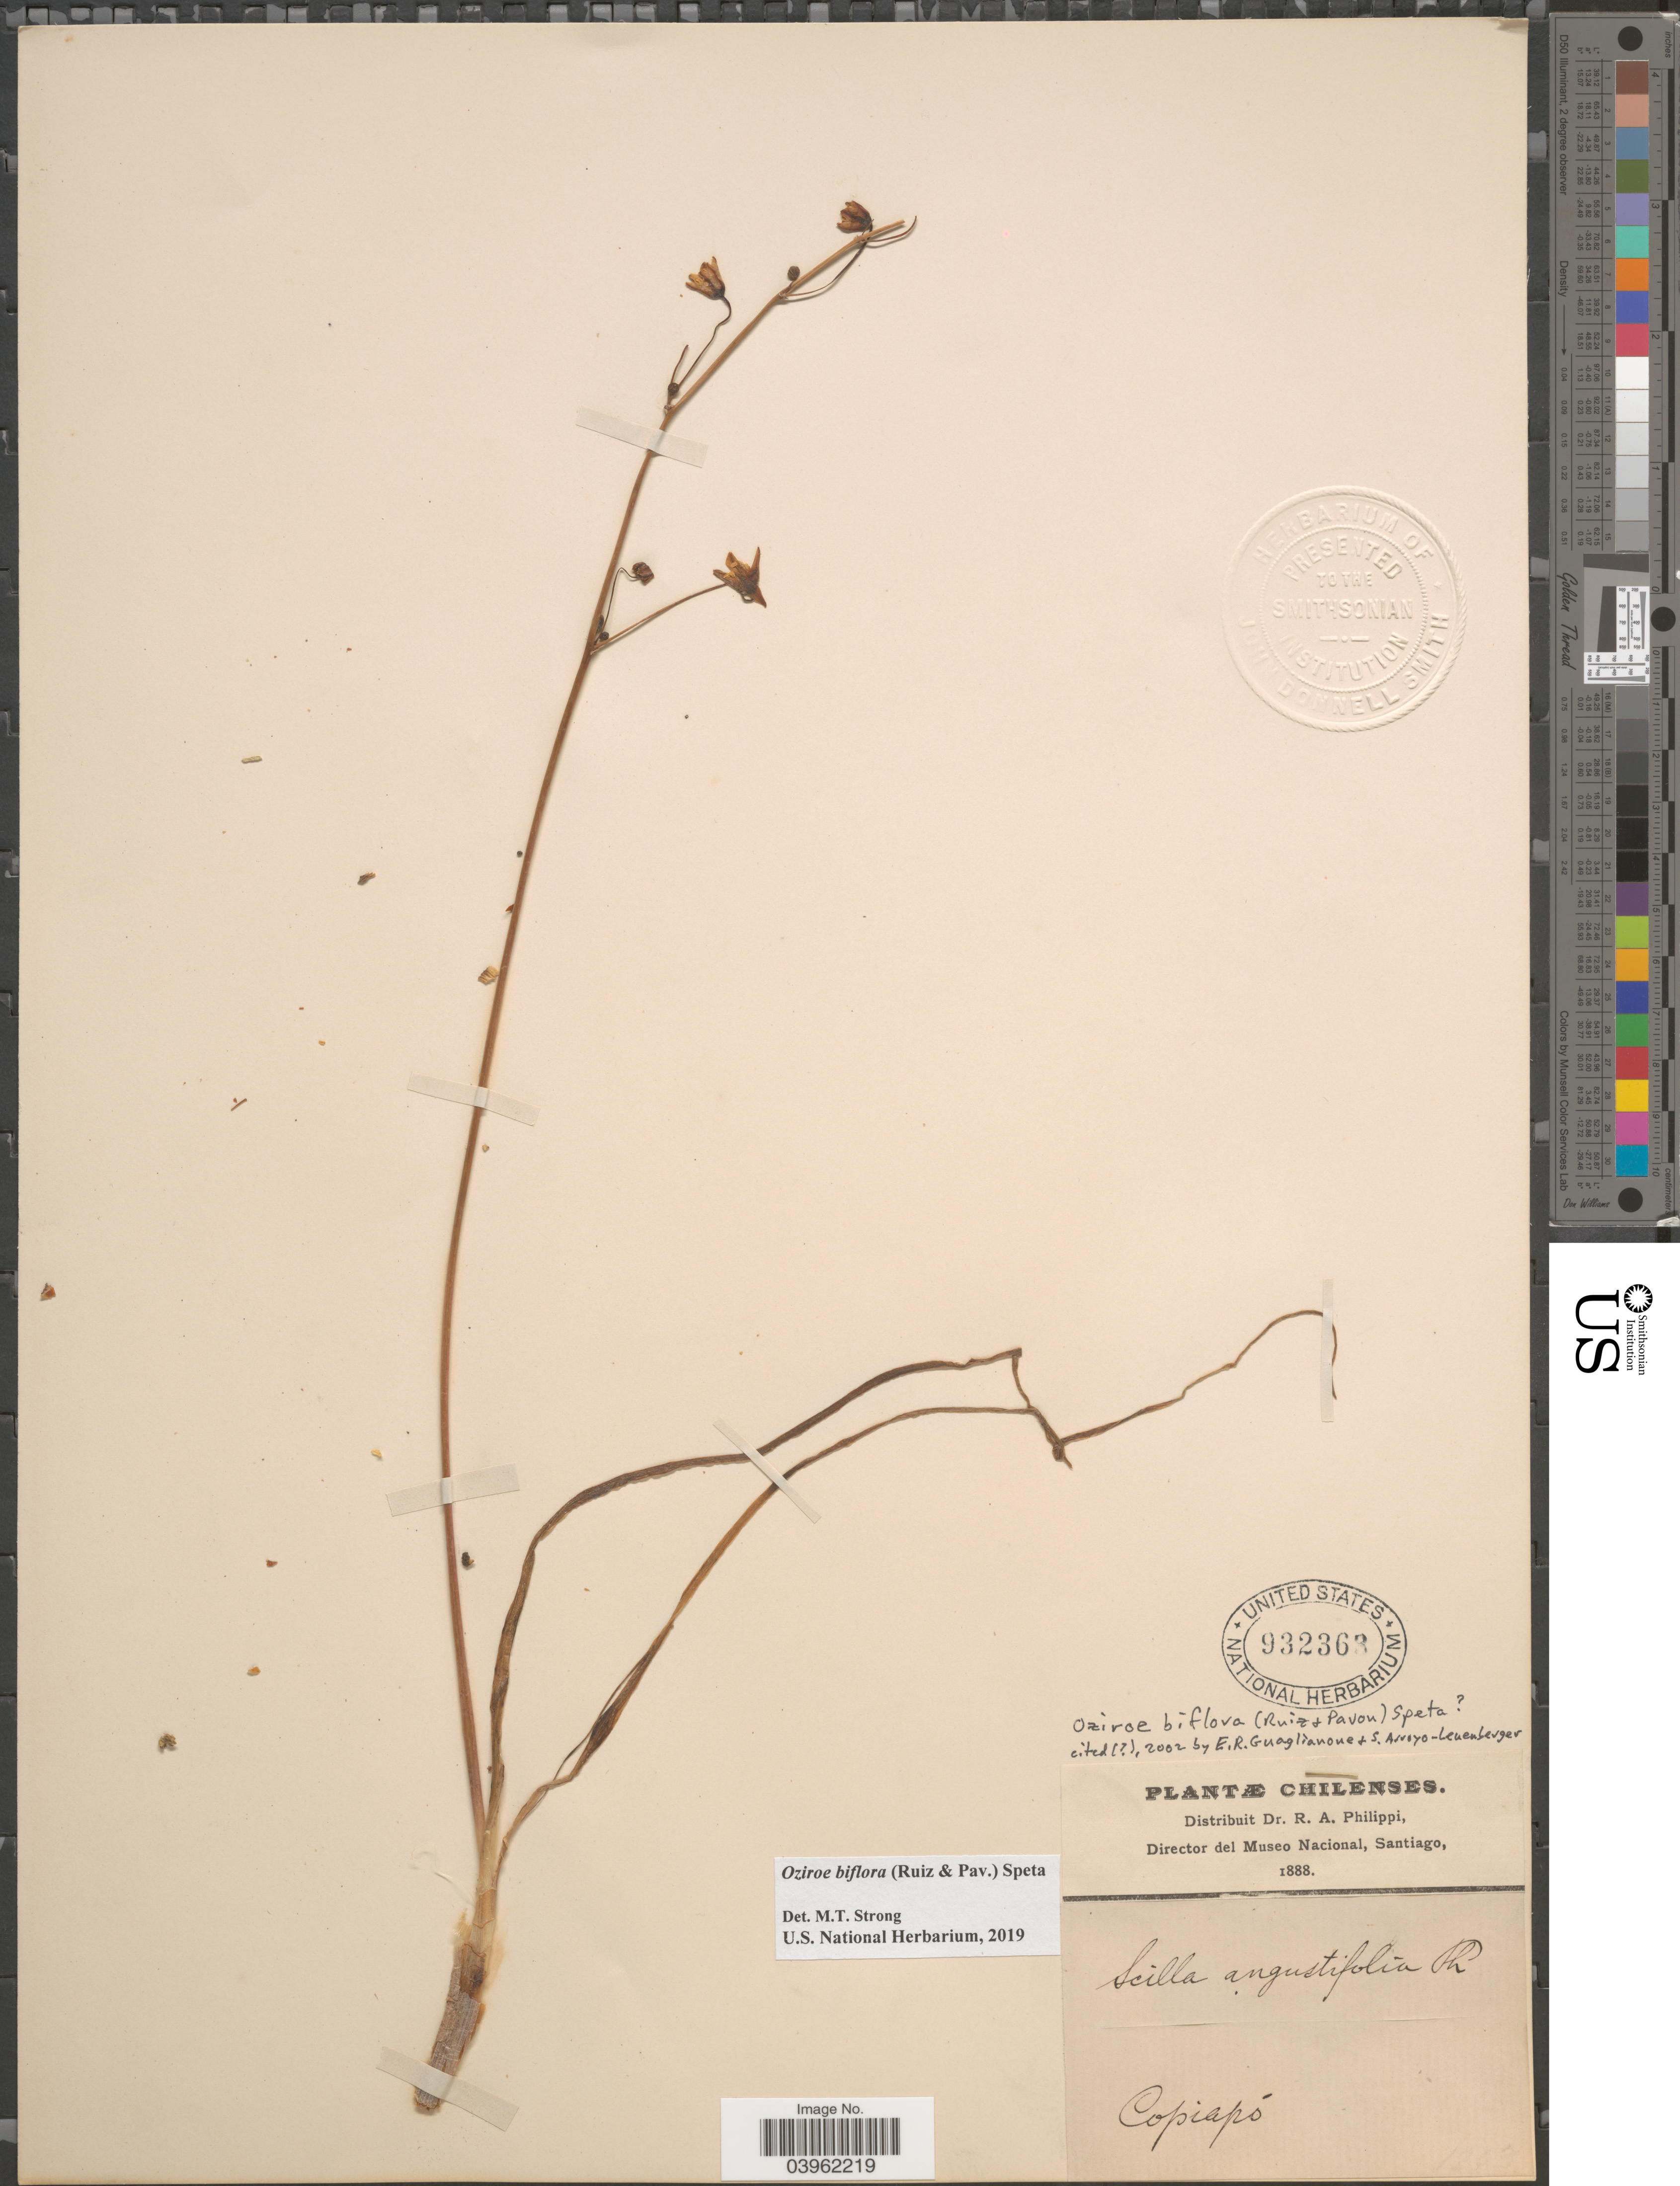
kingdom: Plantae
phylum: Tracheophyta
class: Liliopsida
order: Asparagales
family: Asparagaceae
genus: Oziroe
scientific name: Oziroë biflora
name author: (Ruiz & Pav.) Speta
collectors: ex. herb. R.A. Philippi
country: Chile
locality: Copiapó.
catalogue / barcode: US 932363